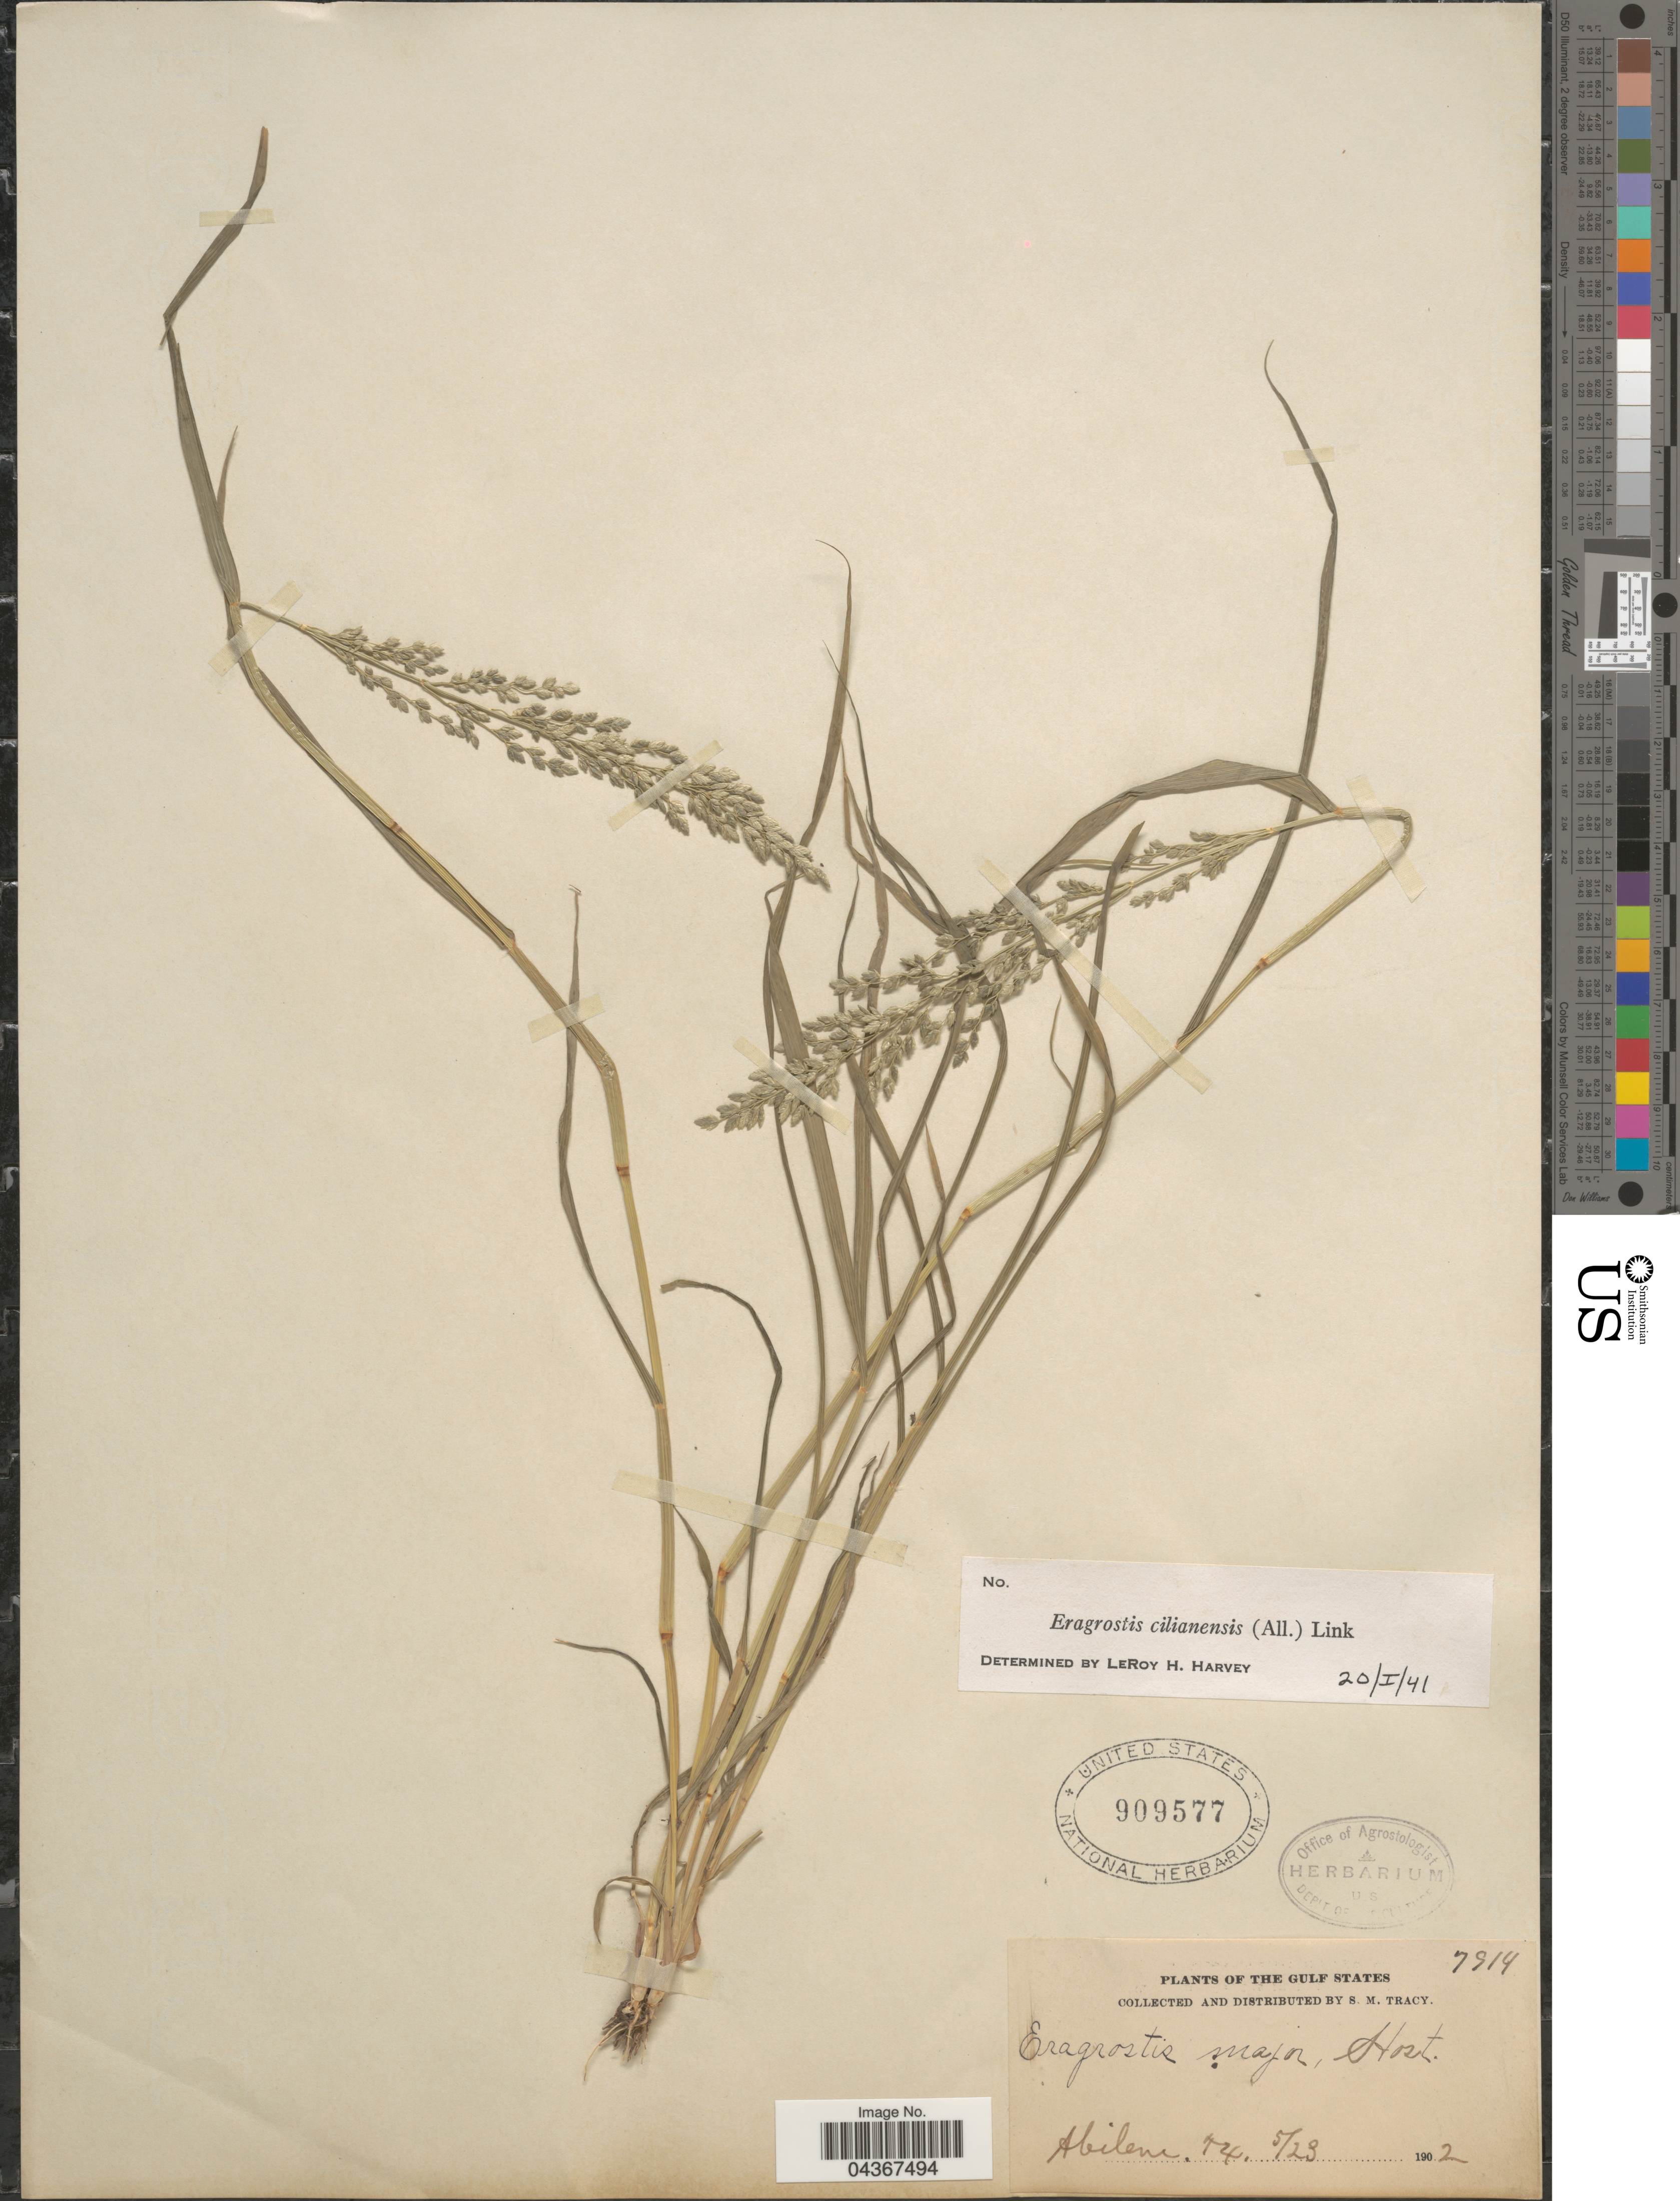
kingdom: Plantae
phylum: Tracheophyta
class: Liliopsida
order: Poales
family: Poaceae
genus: Eragrostis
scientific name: Eragrostis cilianensis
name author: (Bellardi) Vignolo ex Janch.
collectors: S. M. Tracy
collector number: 7914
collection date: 1902-05-23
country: United States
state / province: Texas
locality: Gulf States. Abilene.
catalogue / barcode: US 909577